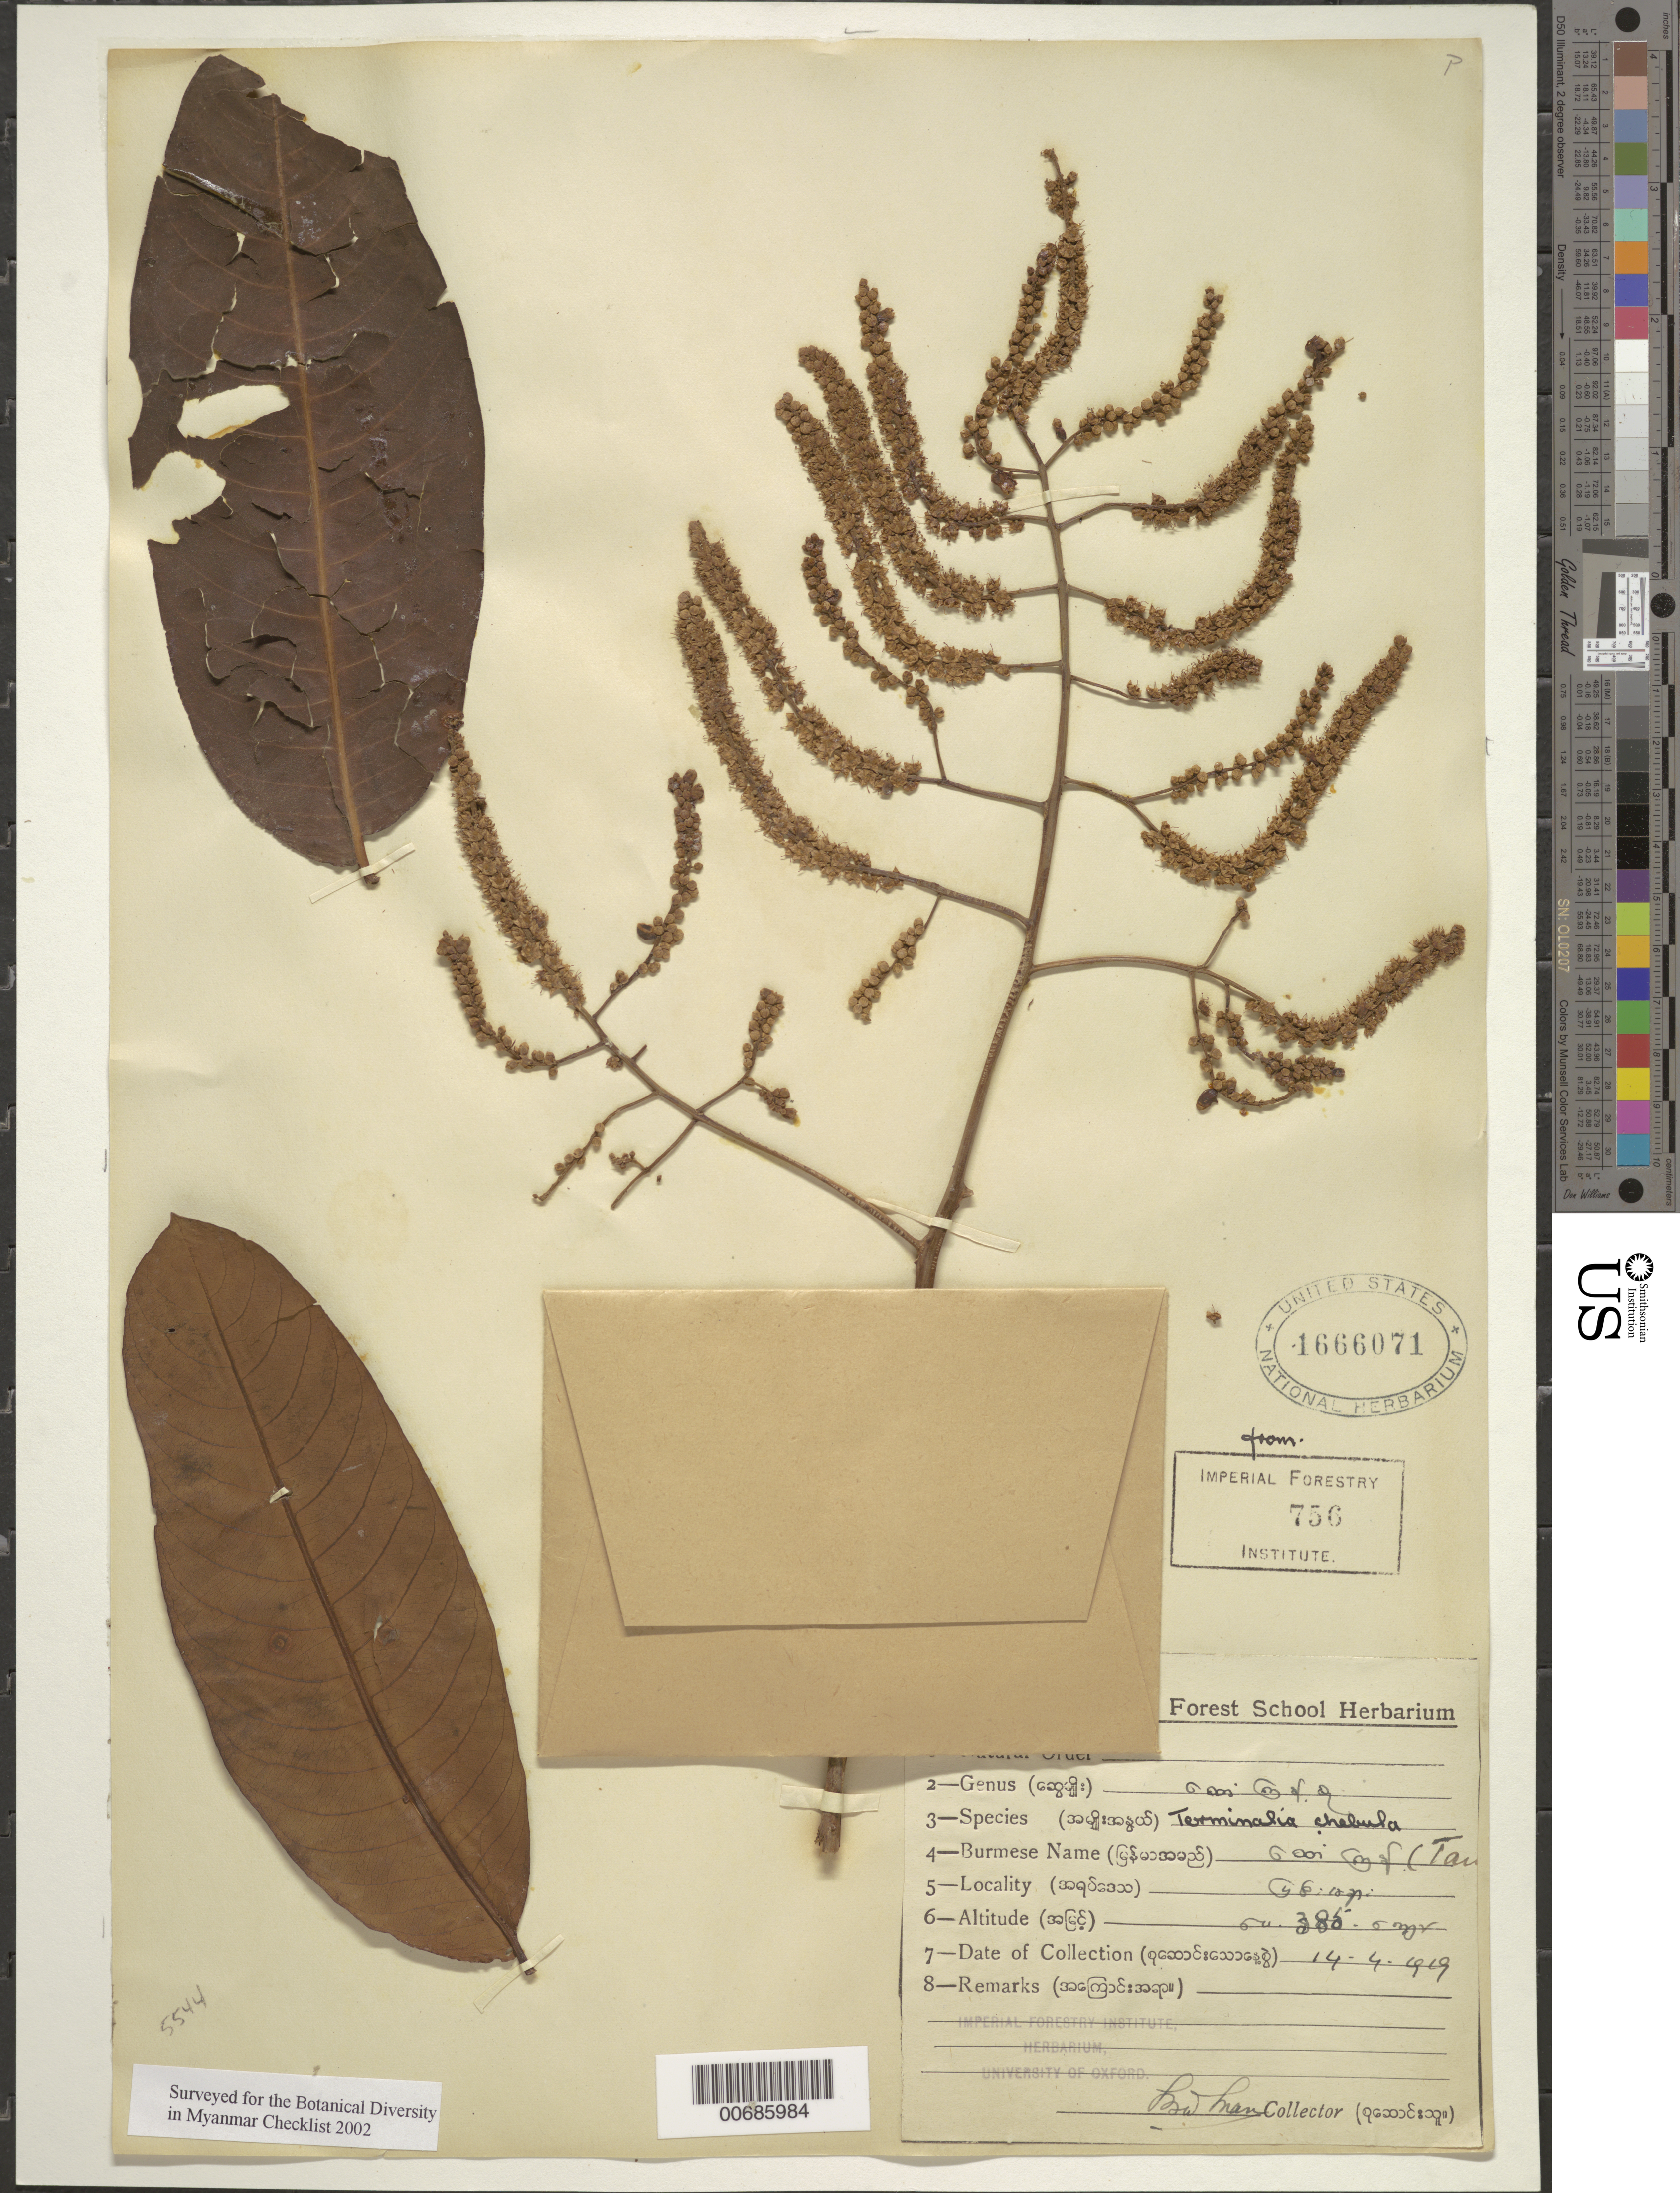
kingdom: Plantae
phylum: Tracheophyta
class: Magnoliopsida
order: Myrtales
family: Combretaceae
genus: Terminalia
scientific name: Terminalia chebula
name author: Retz.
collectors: Burma Forest School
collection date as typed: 14 Apr 1919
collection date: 1919-04-14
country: Myanmar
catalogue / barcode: US 1666071